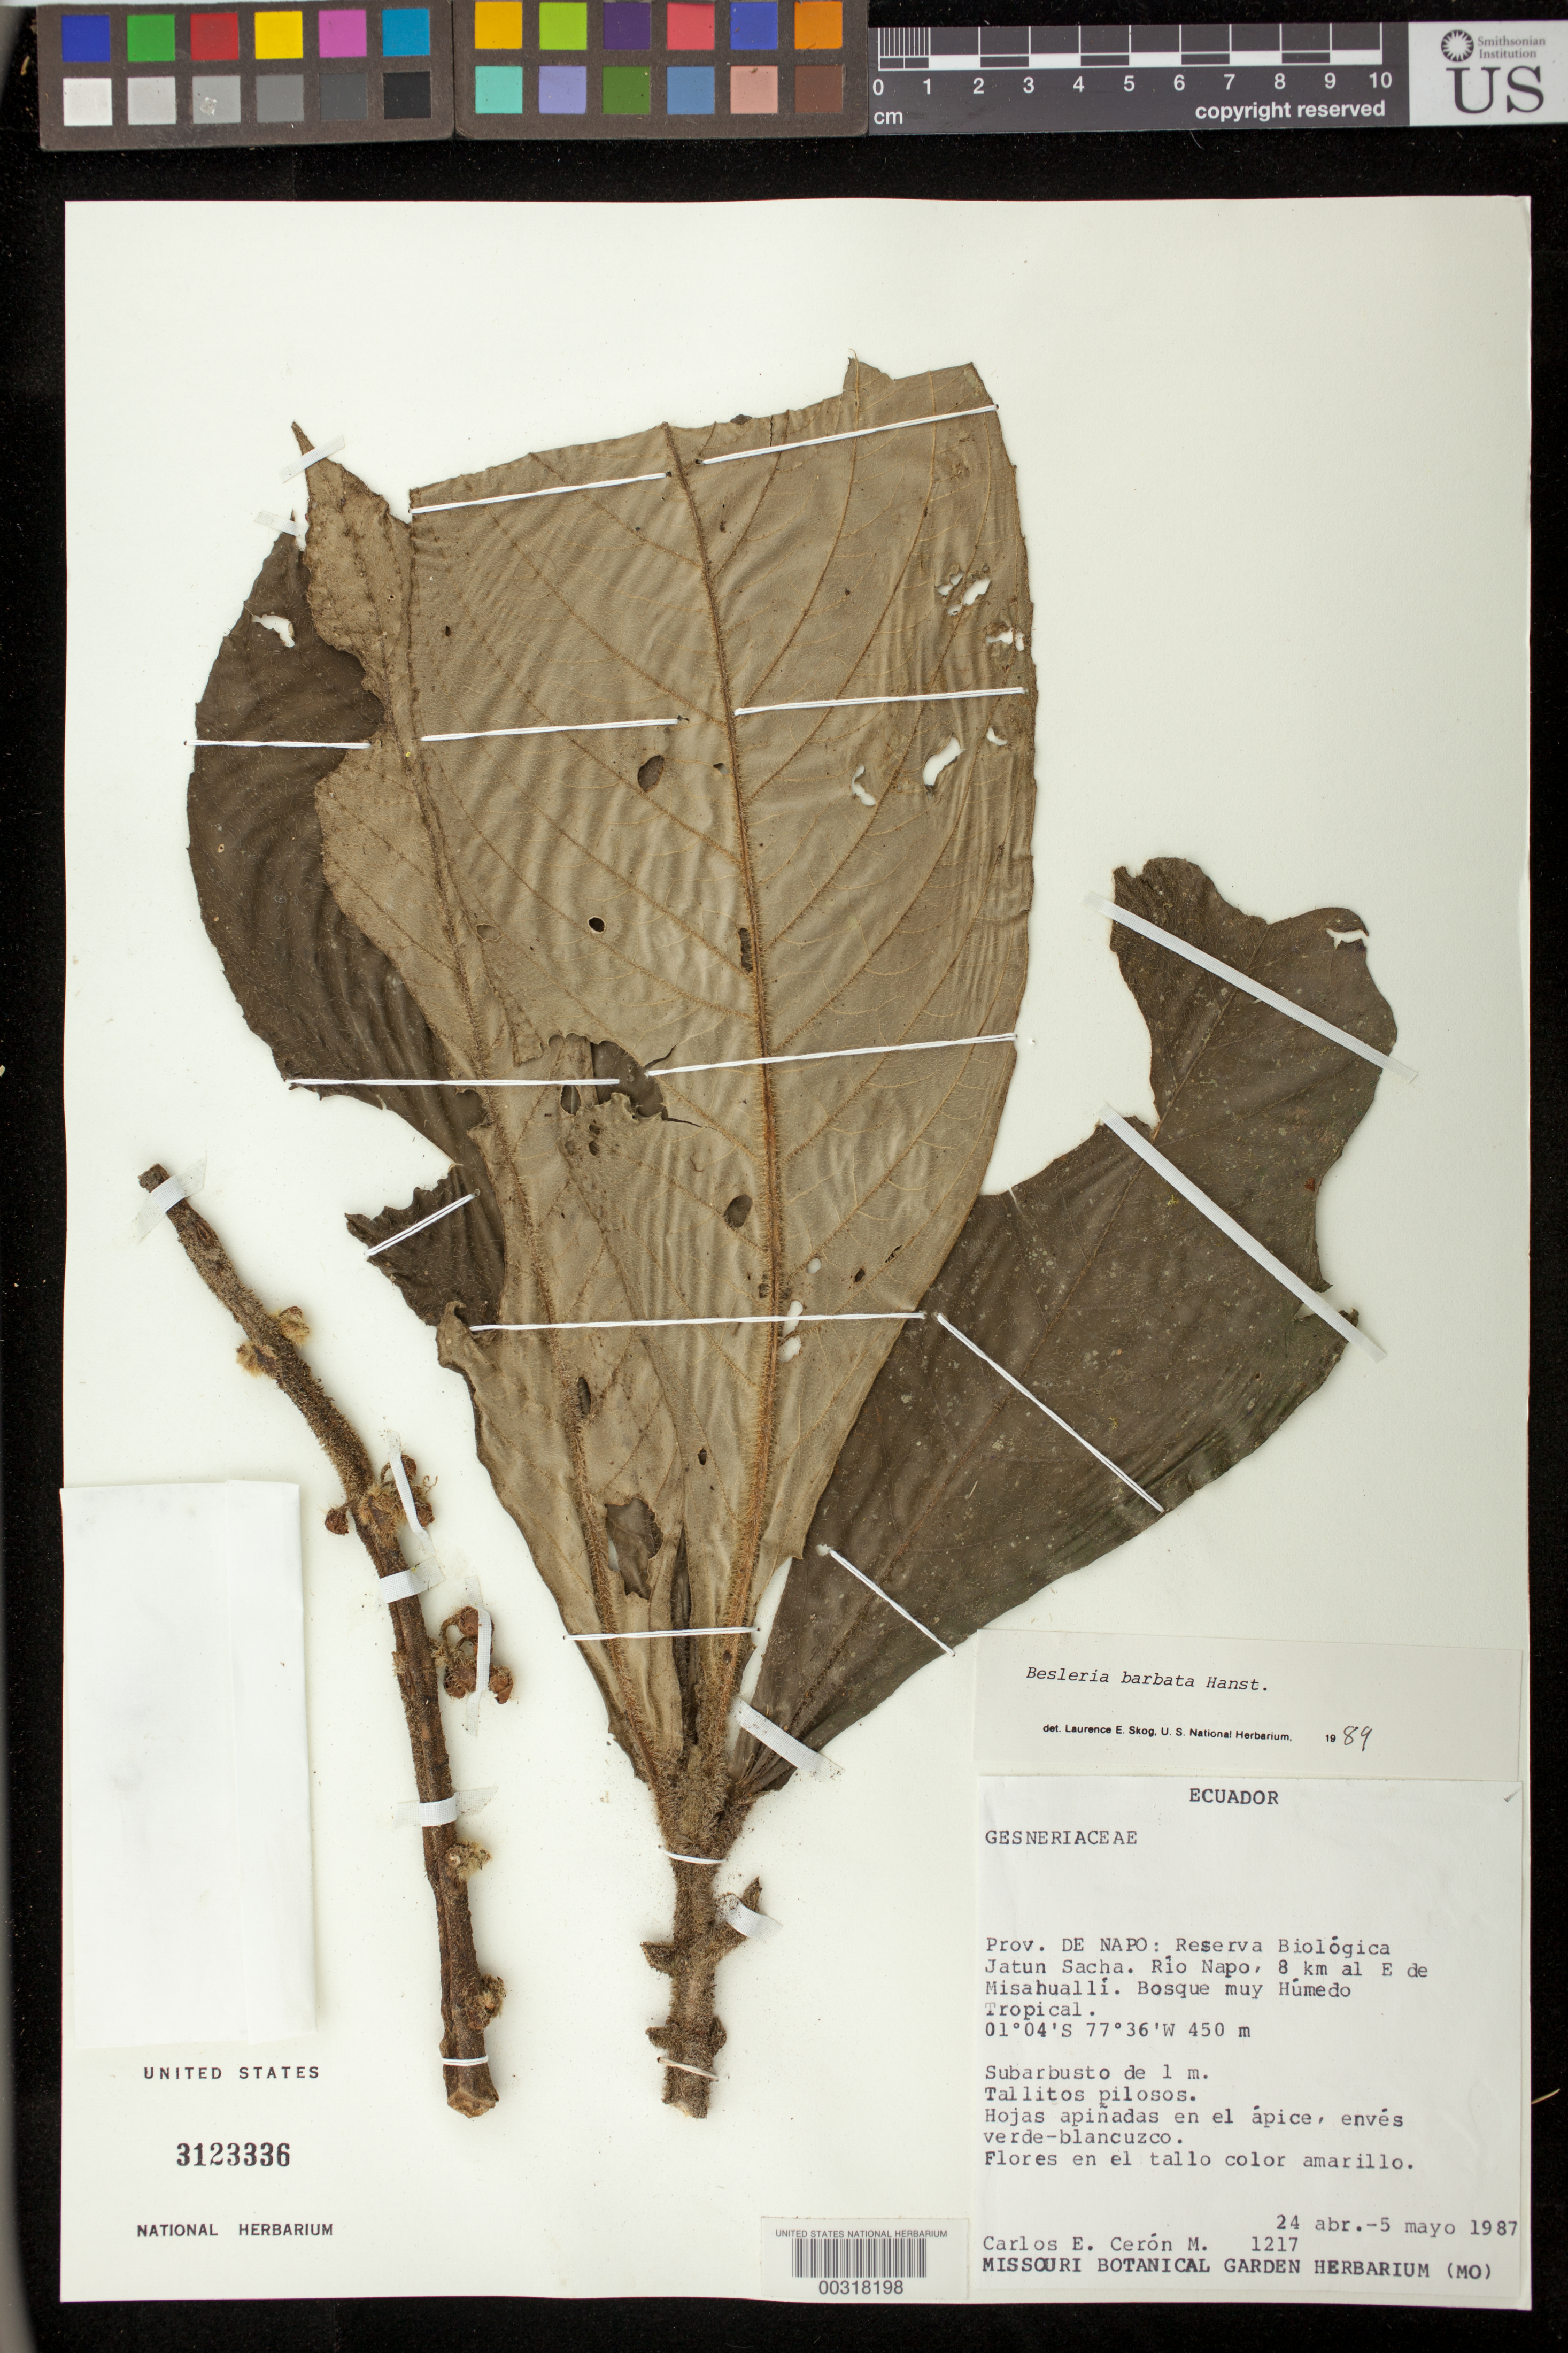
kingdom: Plantae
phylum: Tracheophyta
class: Magnoliopsida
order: Lamiales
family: Gesneriaceae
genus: Besleria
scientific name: Besleria barbata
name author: (Poepp.) Hanst.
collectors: C. E. Cerón M.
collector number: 1217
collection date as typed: Apr-May 1987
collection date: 1987-04/1987-05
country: Ecuador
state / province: Napo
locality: Reserva Biologica Jatun Sacha, Rio Napo, 8 km E of Misahualli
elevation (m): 450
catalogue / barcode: US 3123336